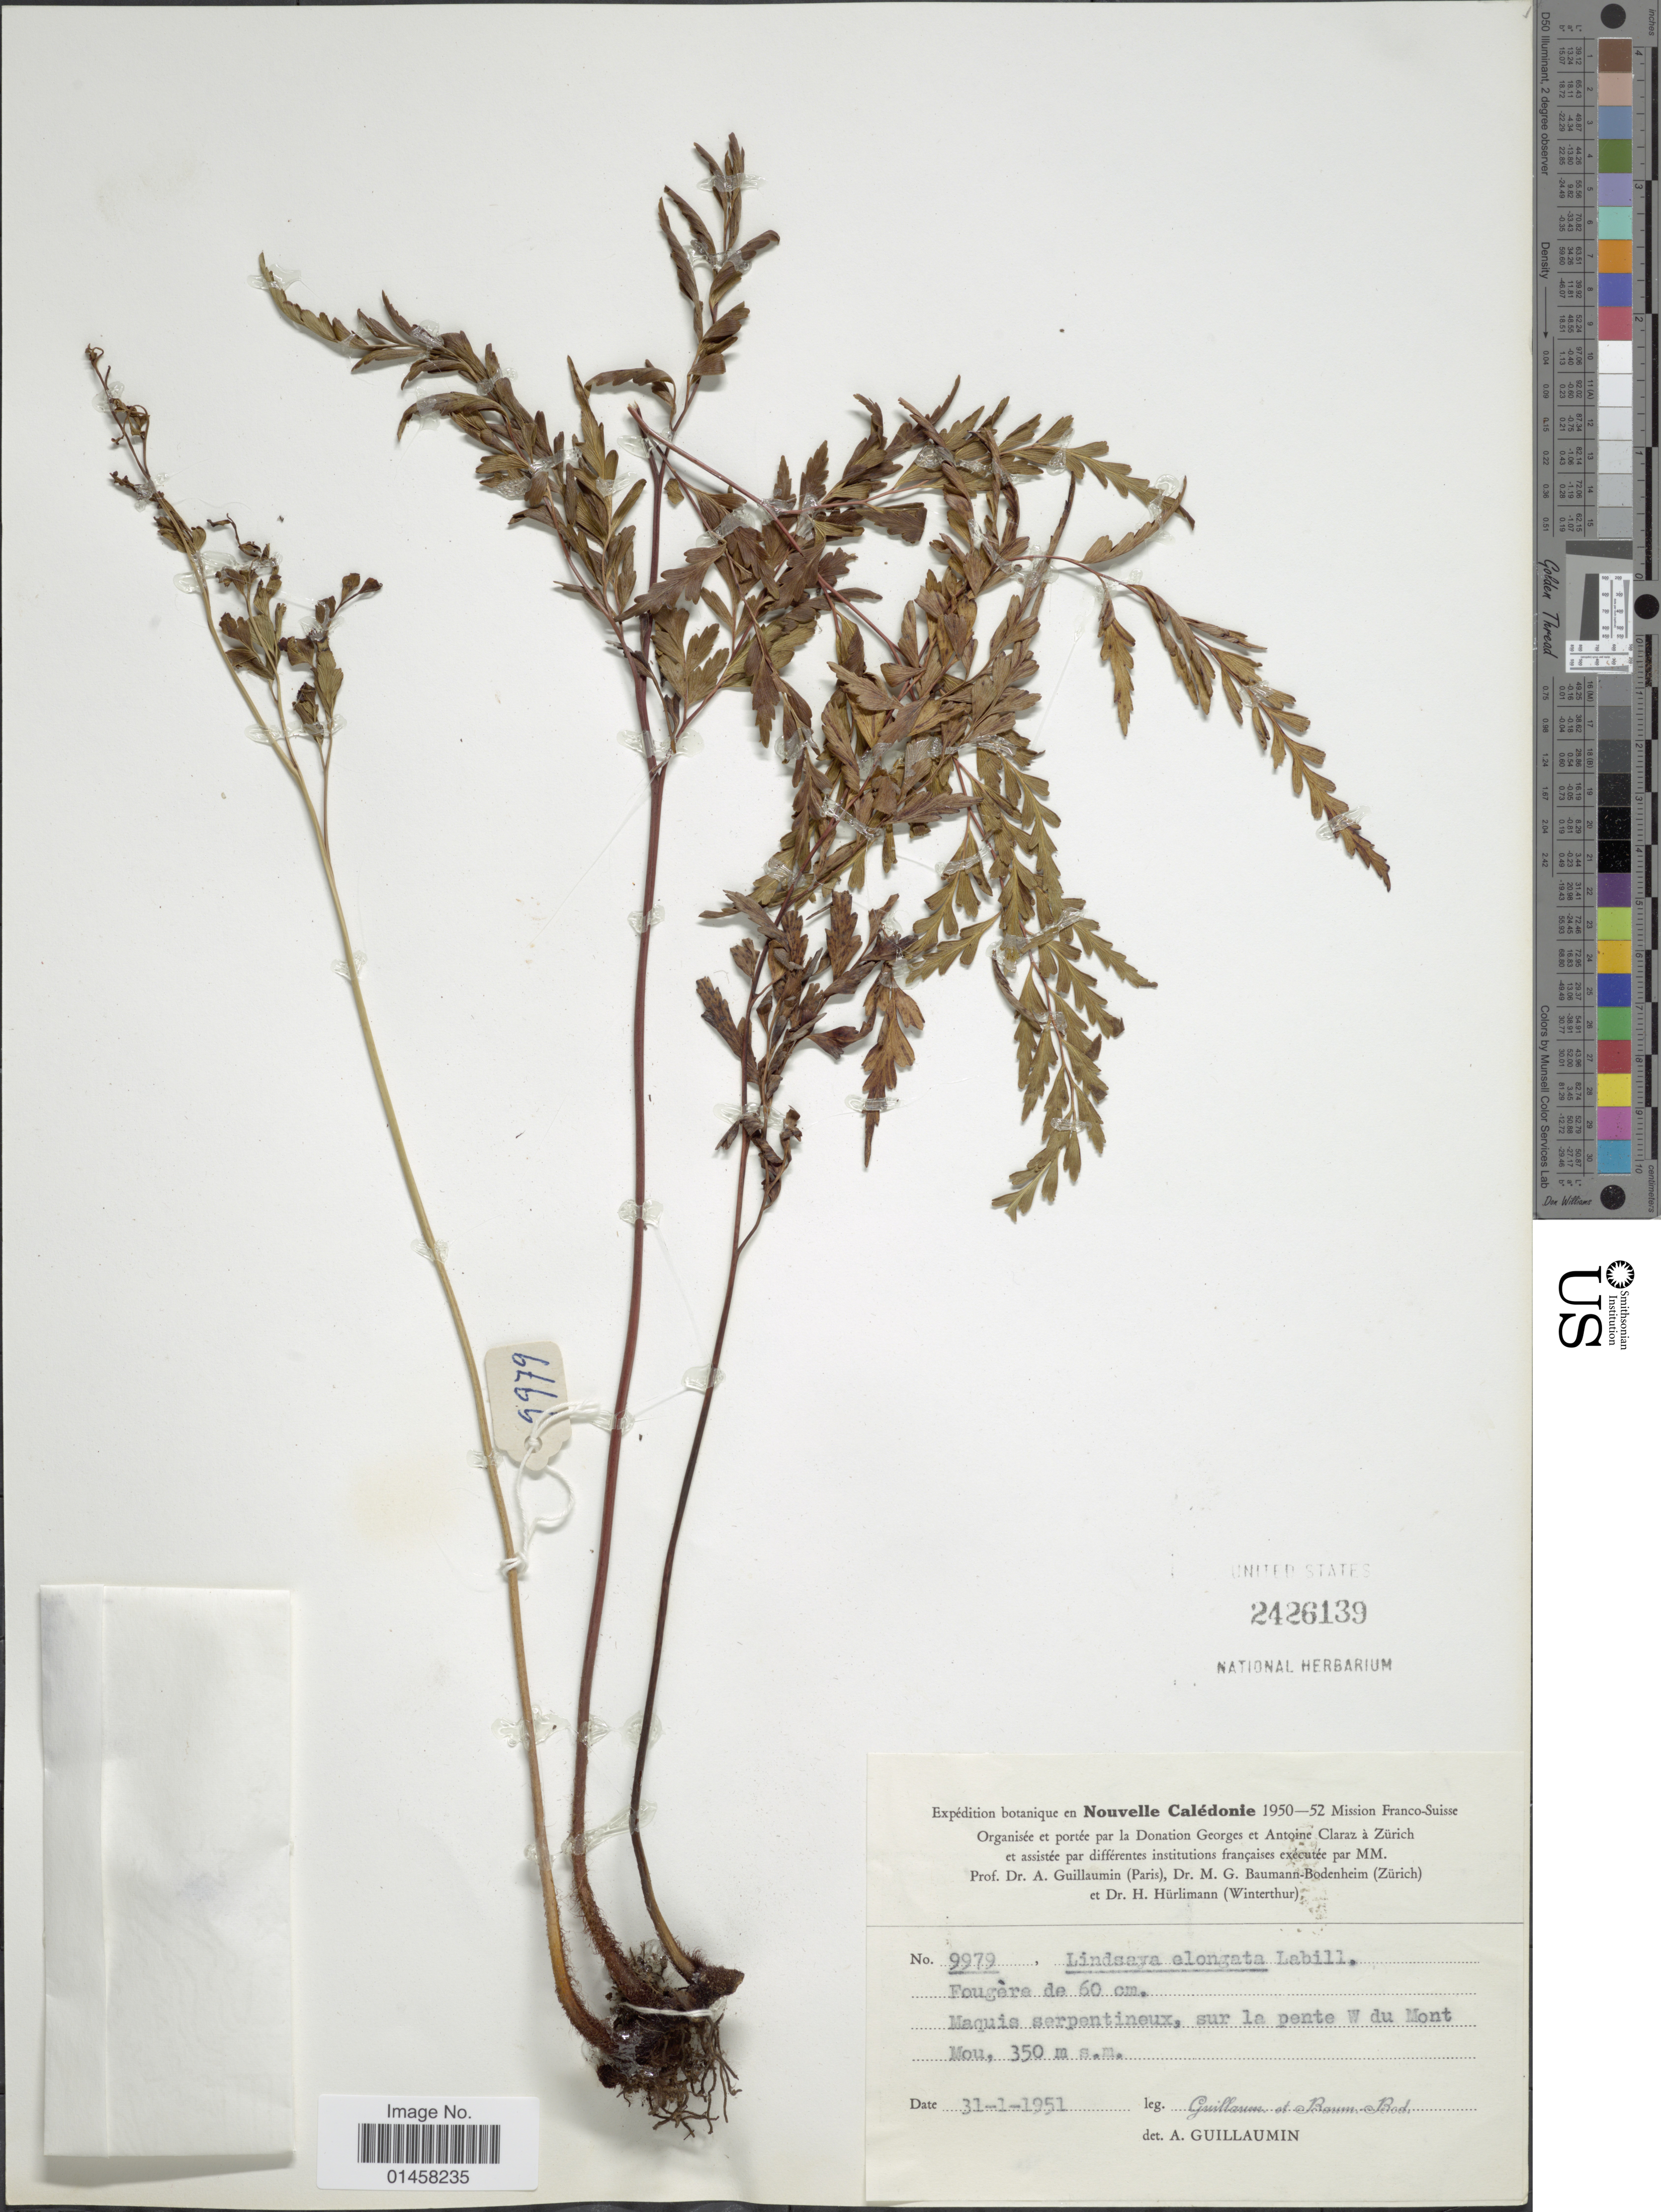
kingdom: Plantae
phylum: Tracheophyta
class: Polypodiopsida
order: Polypodiales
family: Lindsaeaceae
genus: Sphenomeris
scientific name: Sphenomeris deltoidea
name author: (C. Chr.) Copel.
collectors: A. Guillaumin & M. G. Baumann-Bodenheim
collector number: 9979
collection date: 1951-01-31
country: New Caledonia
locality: Nouvelle Calédonie. Maquis serpentineux, sur la pente W du Mont Mou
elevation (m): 350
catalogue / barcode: US 2426139